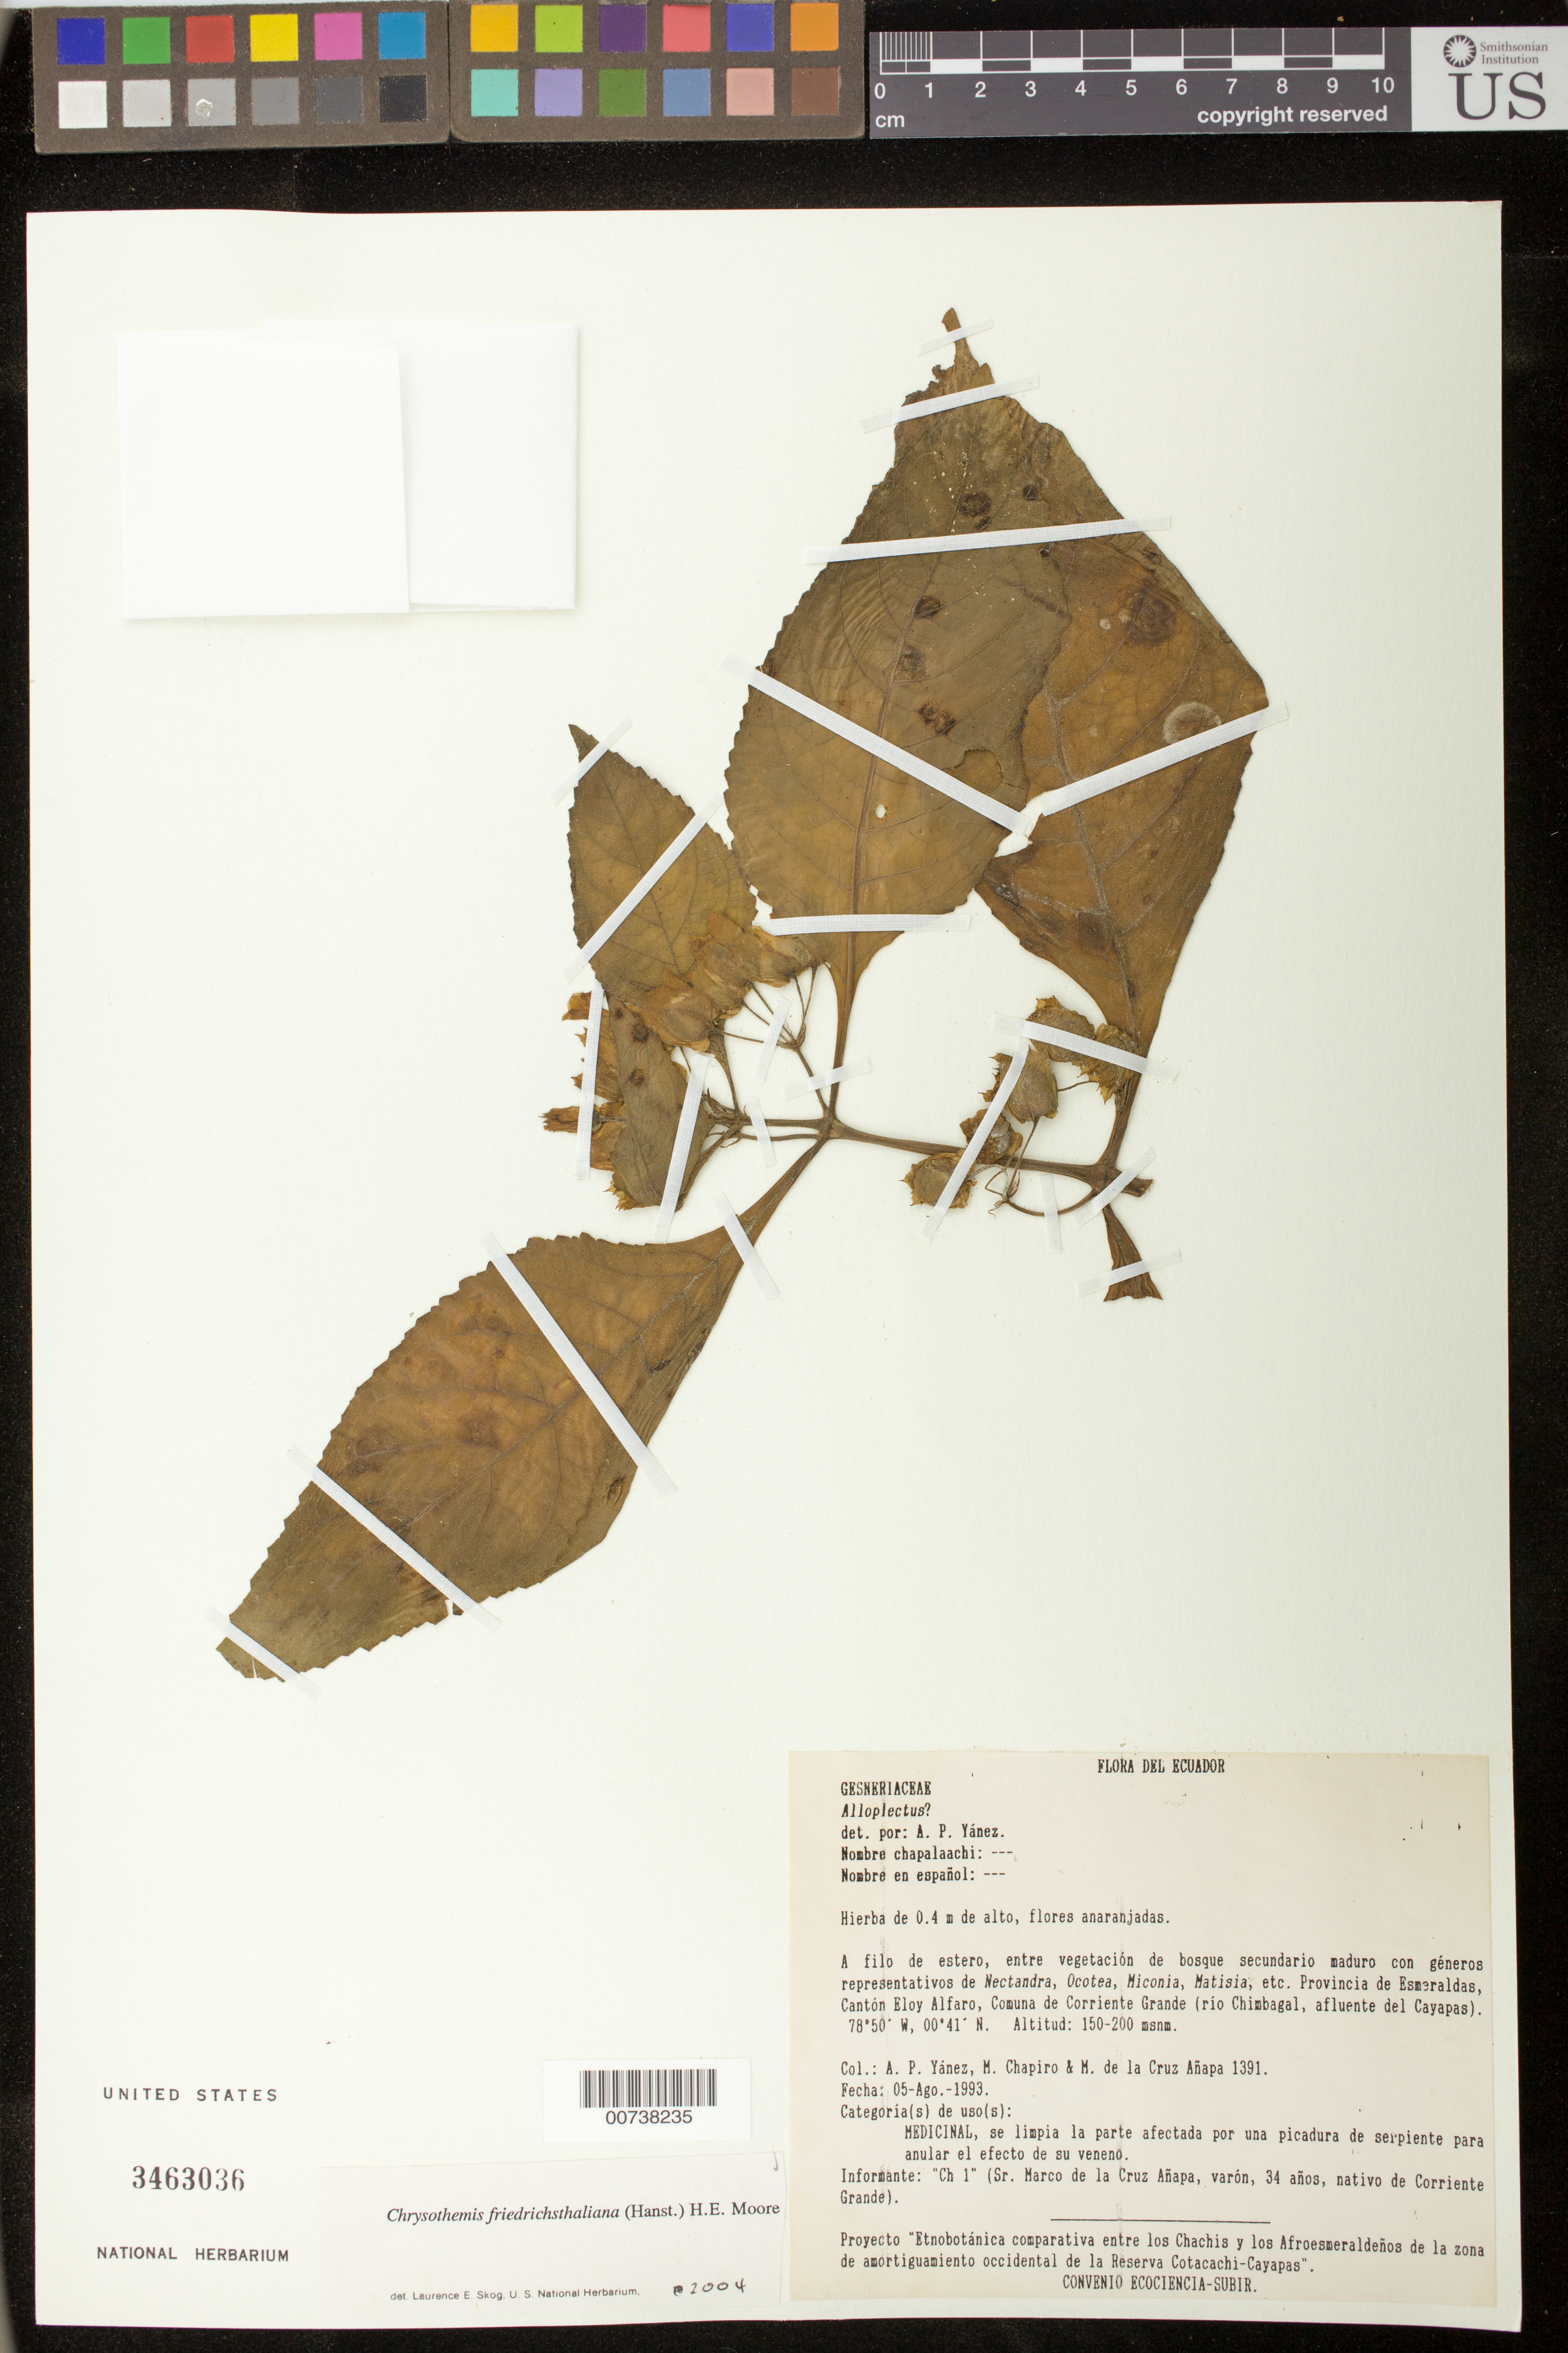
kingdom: Plantae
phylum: Tracheophyta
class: Magnoliopsida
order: Lamiales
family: Gesneriaceae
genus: Chrysothemis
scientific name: Chrysothemis friedrichsthaliana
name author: (Hanst.) H.E. Moore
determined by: Skog, Laurence E.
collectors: A. Yánez, M. Chapiro & M. de la Cruz Añapa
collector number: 1391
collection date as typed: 05 Aug 1993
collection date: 1993-08-05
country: Ecuador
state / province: Esmeraldas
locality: Provincia de Esmeraldas, Cantón Eloy Alfaro, Comuna de Corriente Grande (río Chimbaga, afluente del Cayapas)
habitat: A filo de estero, entre vegetación de bosque secundario maduro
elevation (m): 150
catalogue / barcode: US 3463036